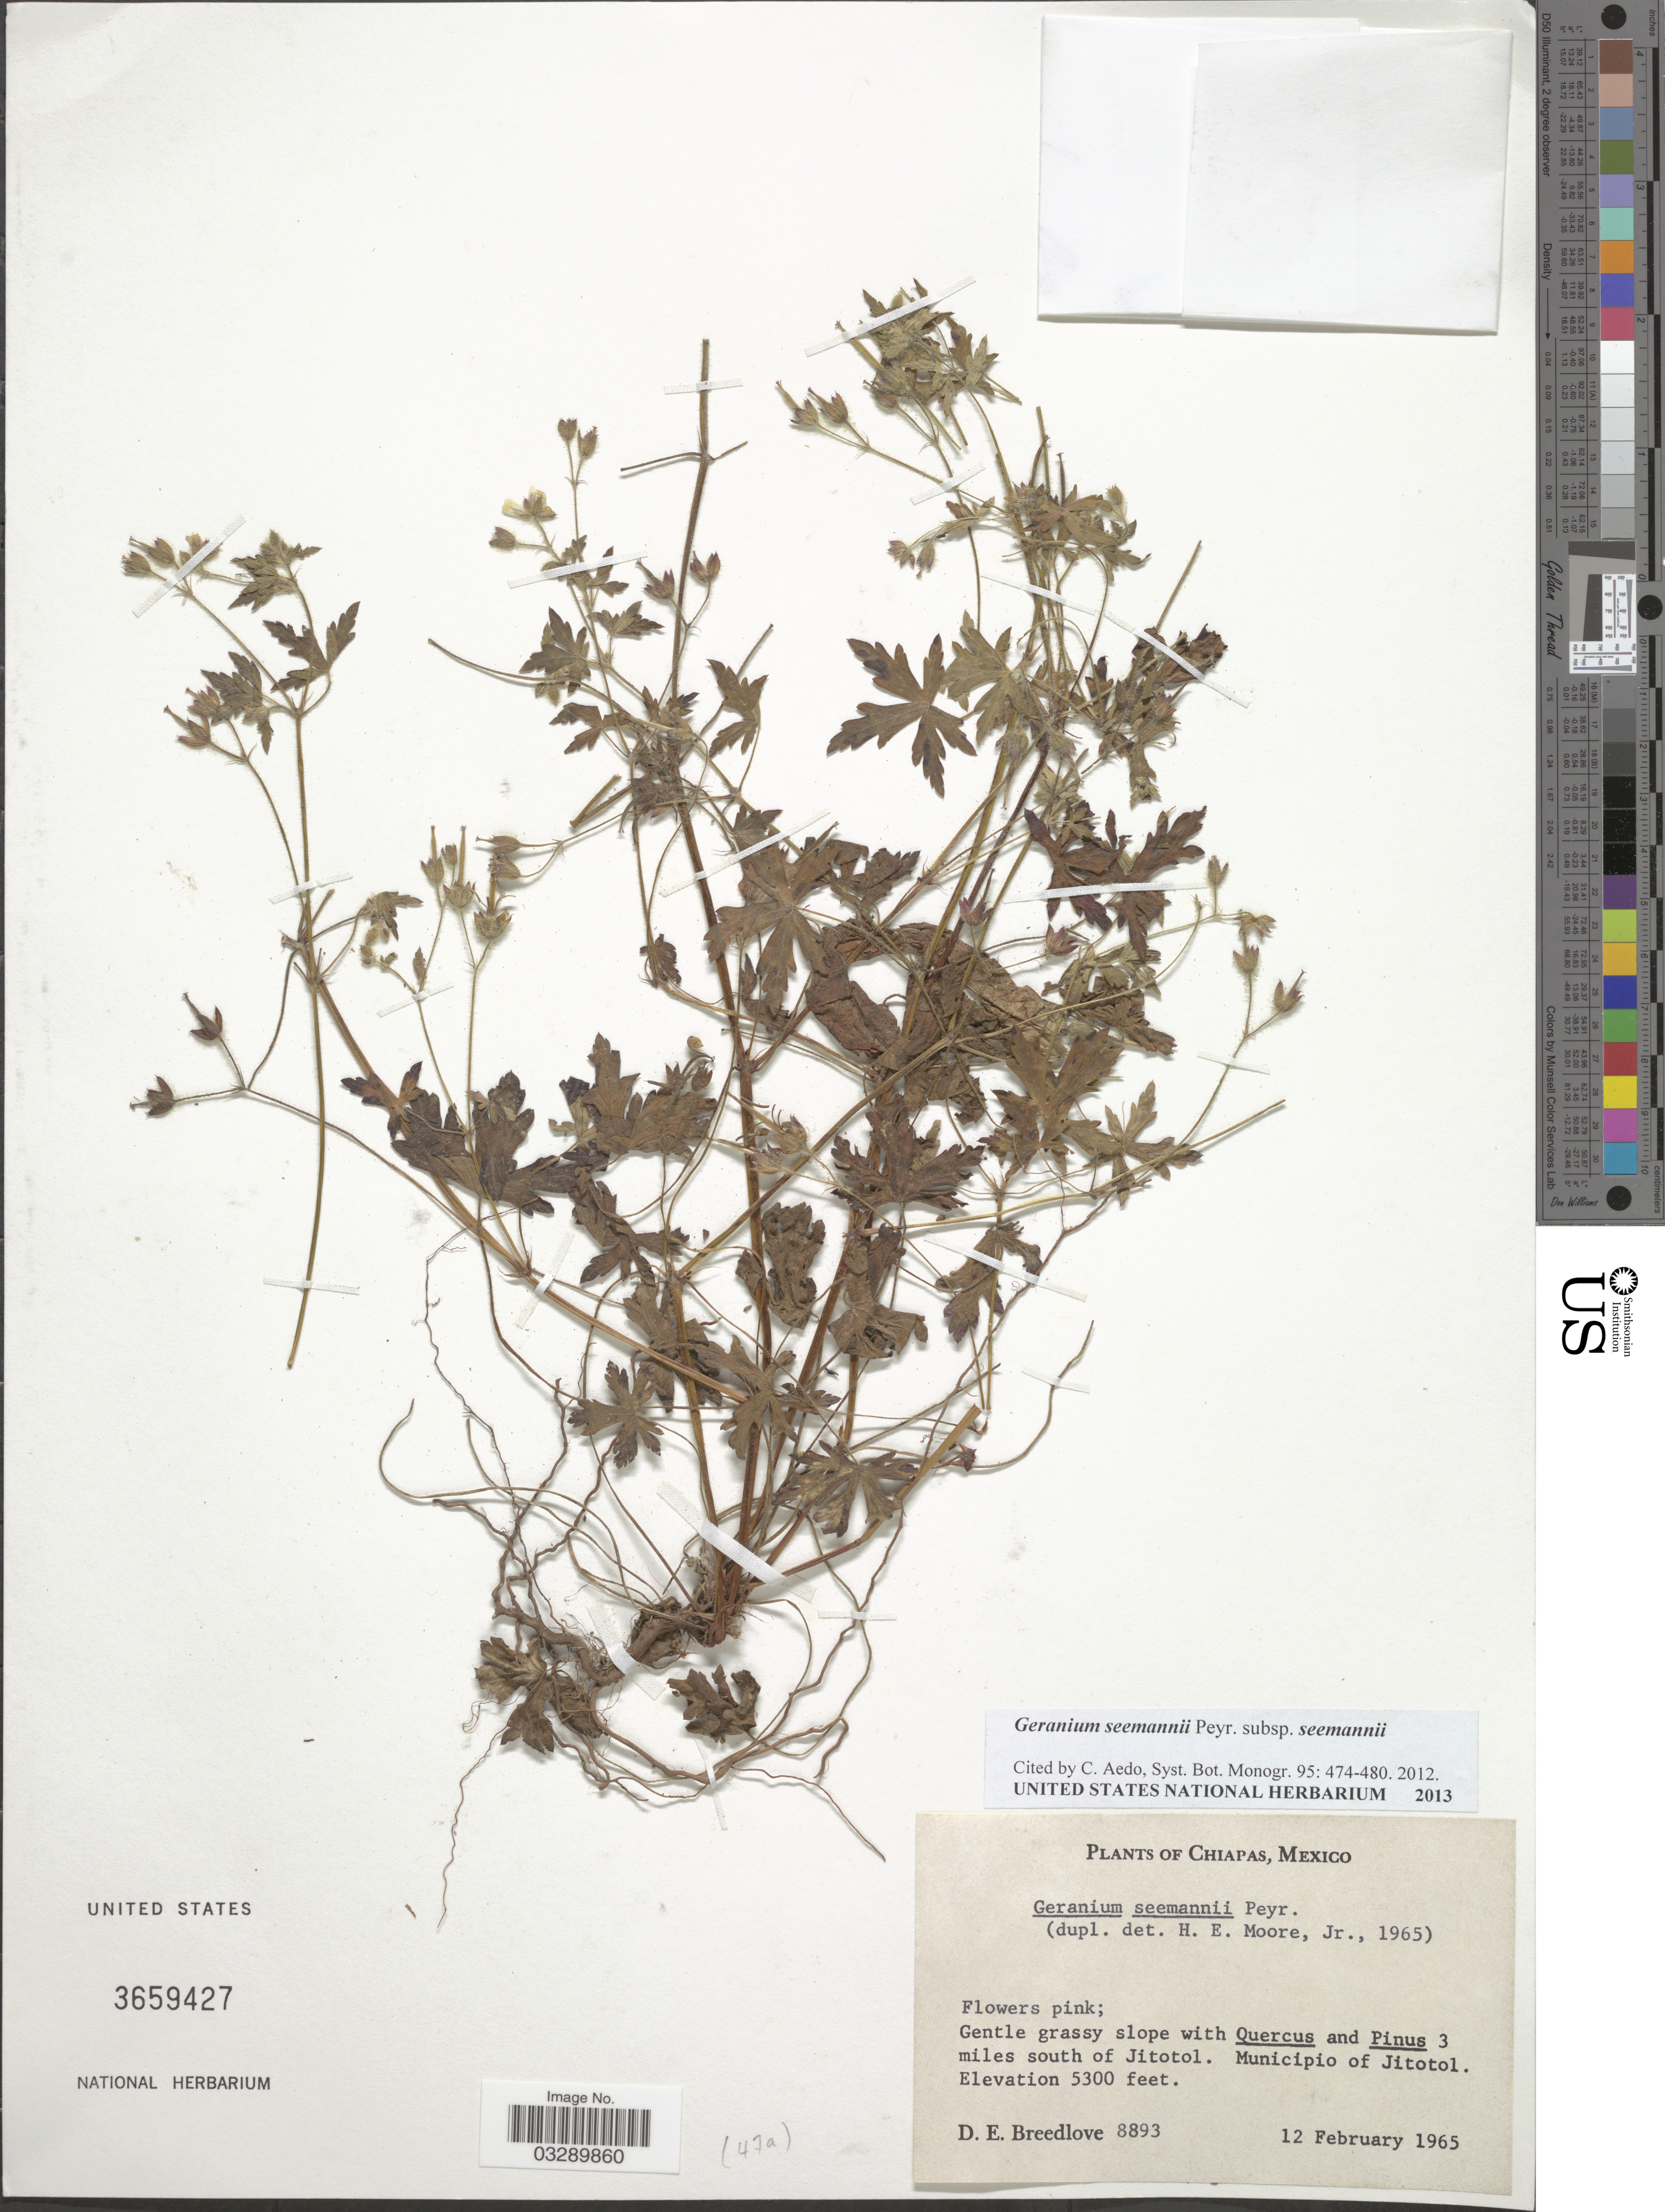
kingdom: Plantae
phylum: Tracheophyta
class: Magnoliopsida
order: Geraniales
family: Geraniaceae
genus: Geranium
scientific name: Geranium seemannii subsp. seemannii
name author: Peyr.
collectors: D. E. Breedlove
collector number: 8893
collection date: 1965-02-12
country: Mexico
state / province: Chiapas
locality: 3 miles south of Jitotol. Municipio of Jitotol.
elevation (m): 1615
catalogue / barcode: US 3659427